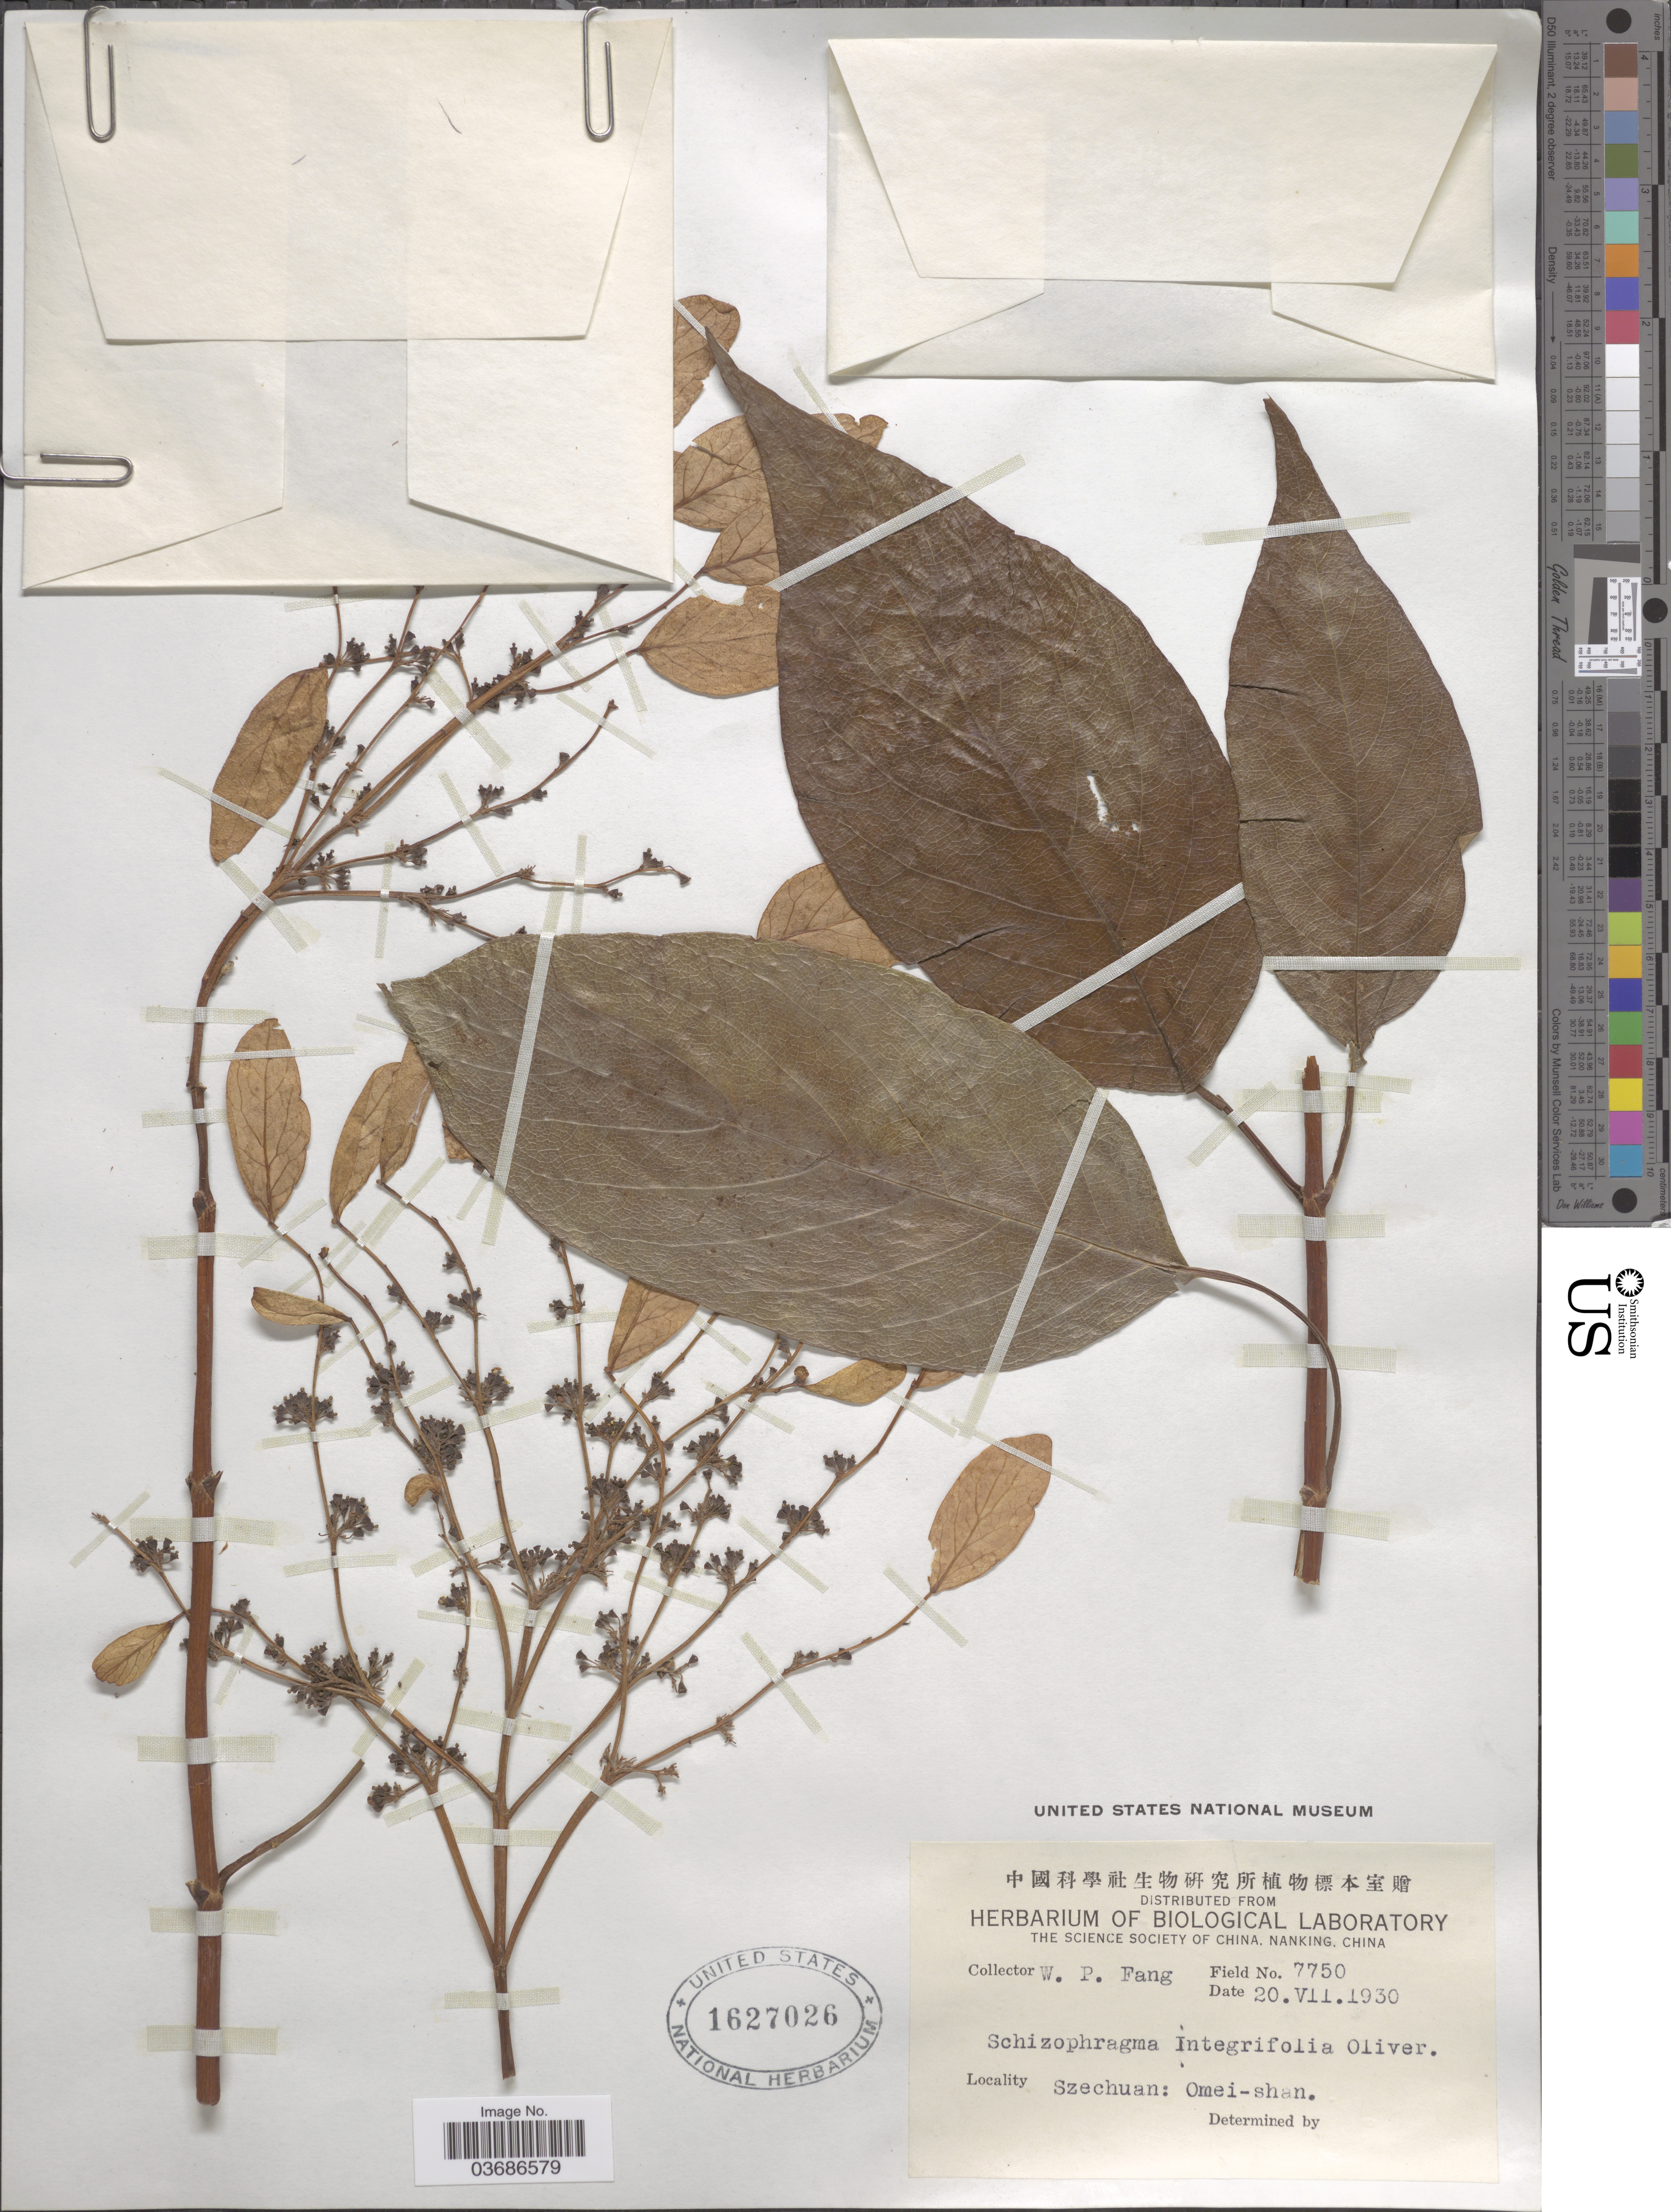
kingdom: Plantae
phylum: Tracheophyta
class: Magnoliopsida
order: Cornales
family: Hydrangeaceae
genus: Hydrangea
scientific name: Hydrangea ampla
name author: (Chun) Y. De Smet & Granados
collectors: W. P. Fang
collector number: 7750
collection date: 1930-07-20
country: China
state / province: Sichuan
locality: Szechuan: Omei-shan.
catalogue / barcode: US 1627026